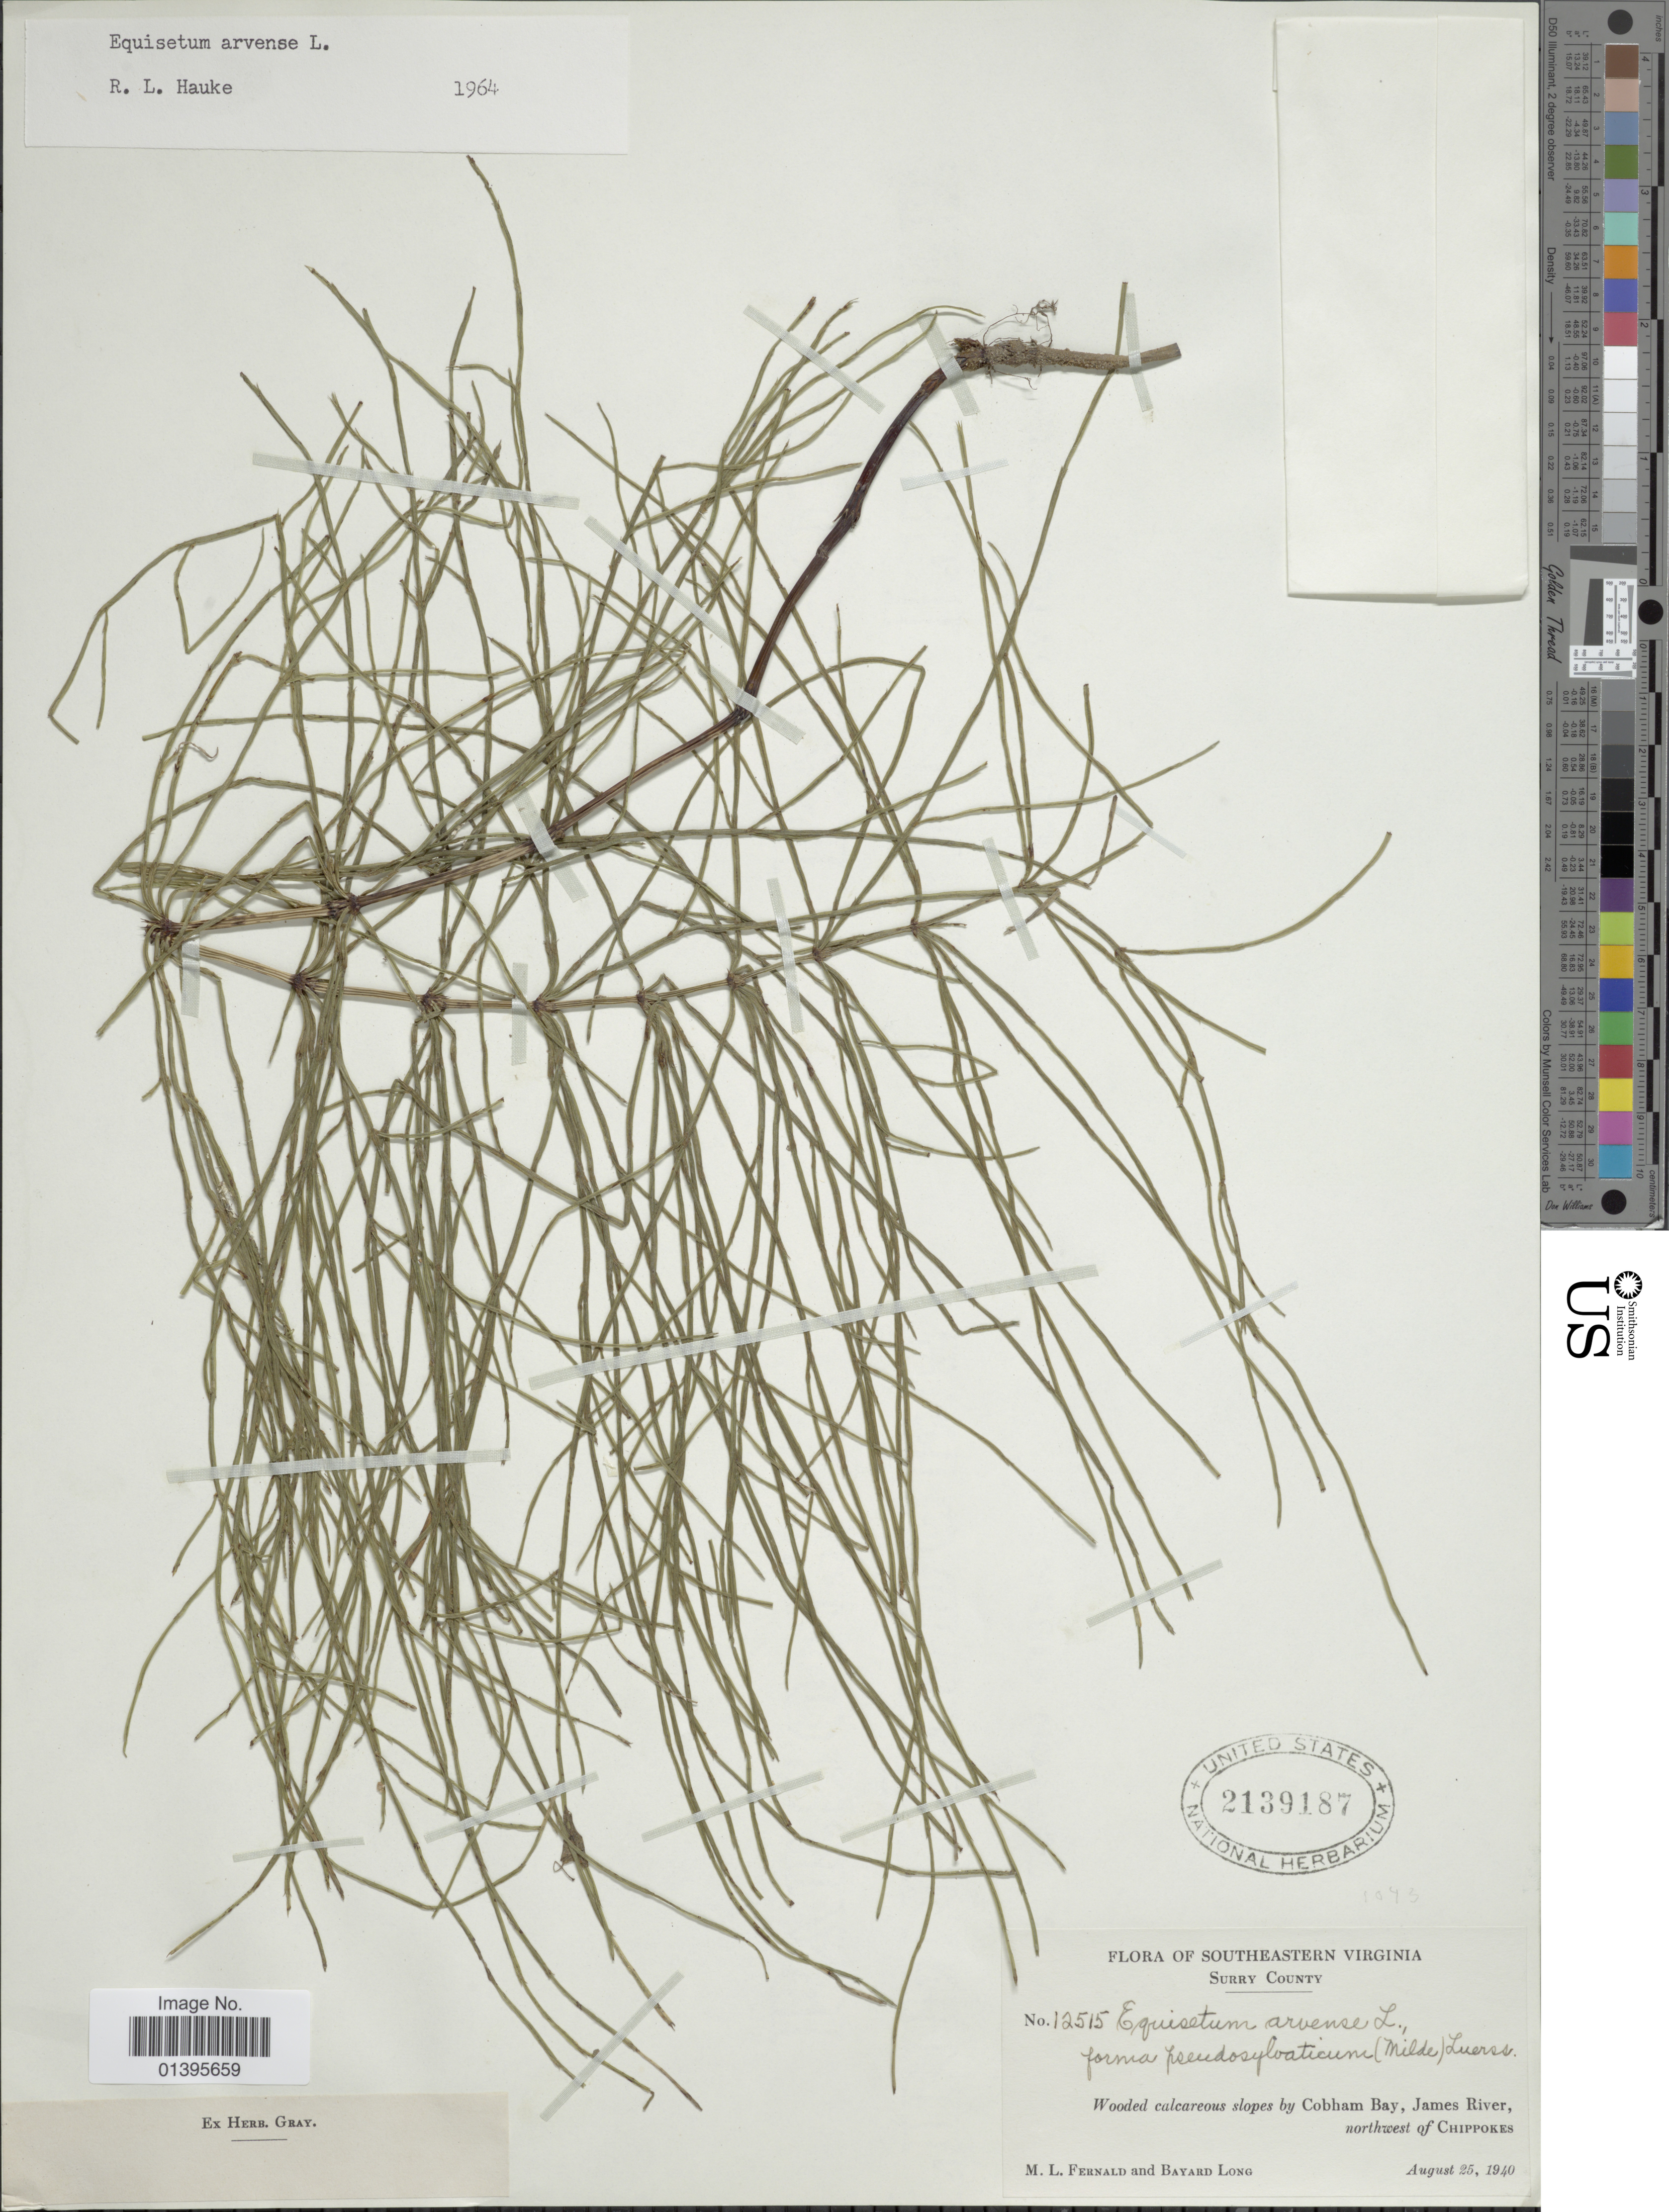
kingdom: Plantae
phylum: Tracheophyta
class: Polypodiopsida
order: Equisetales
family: Equisetaceae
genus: Equisetum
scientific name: Equisetum arvense f. pseudosylvaticum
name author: Luerss.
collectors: M. L. Fernald & B. Long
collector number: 12515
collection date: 1940-08-25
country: United States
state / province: Virginia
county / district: Surry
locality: Southeastern Virginia. Surry County. Wooded calcareous slopes by Cobham Bay, James River, northwest of Chippokes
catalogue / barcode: US 2139187